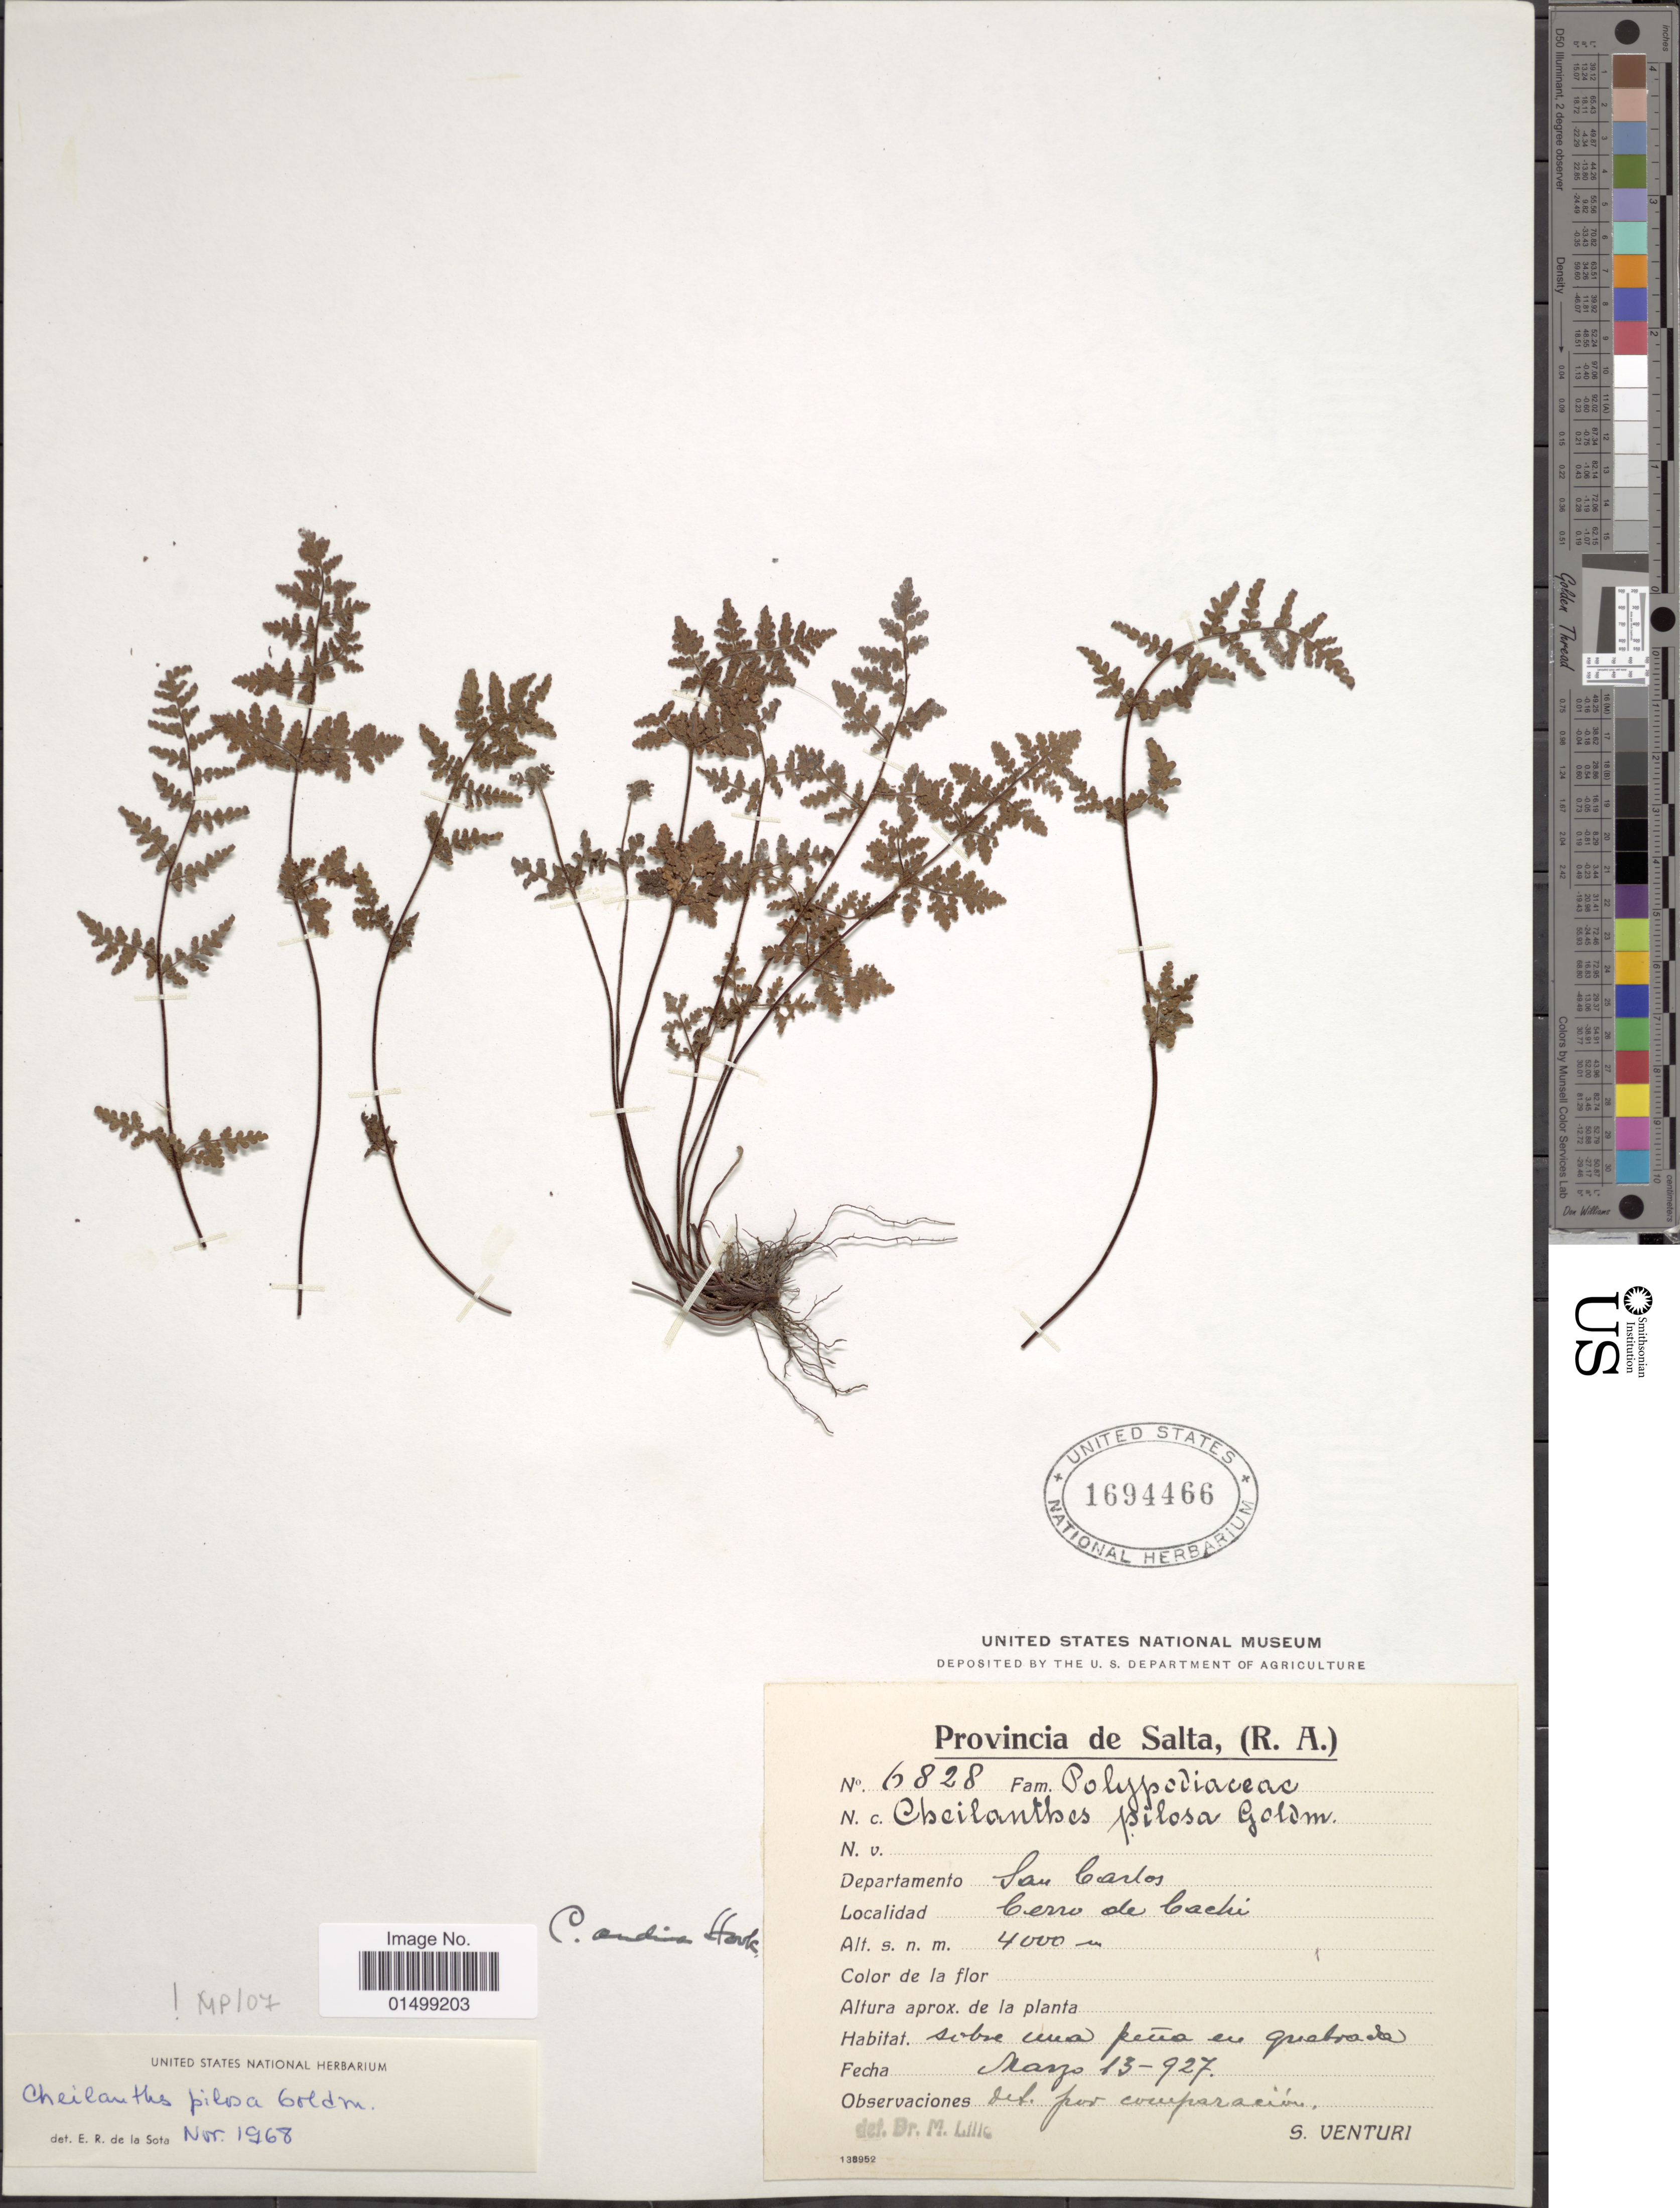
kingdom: Plantae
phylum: Tracheophyta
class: Polypodiopsida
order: Polypodiales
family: Pteridaceae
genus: Cheilanthes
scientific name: Cheilanthes pilosa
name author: Goldm.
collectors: S. Venturi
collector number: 6828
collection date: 1927-03-13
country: Argentina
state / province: Salta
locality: (R.A.) San Carlos, Cerro de Cachi.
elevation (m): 4000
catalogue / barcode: US 1694466